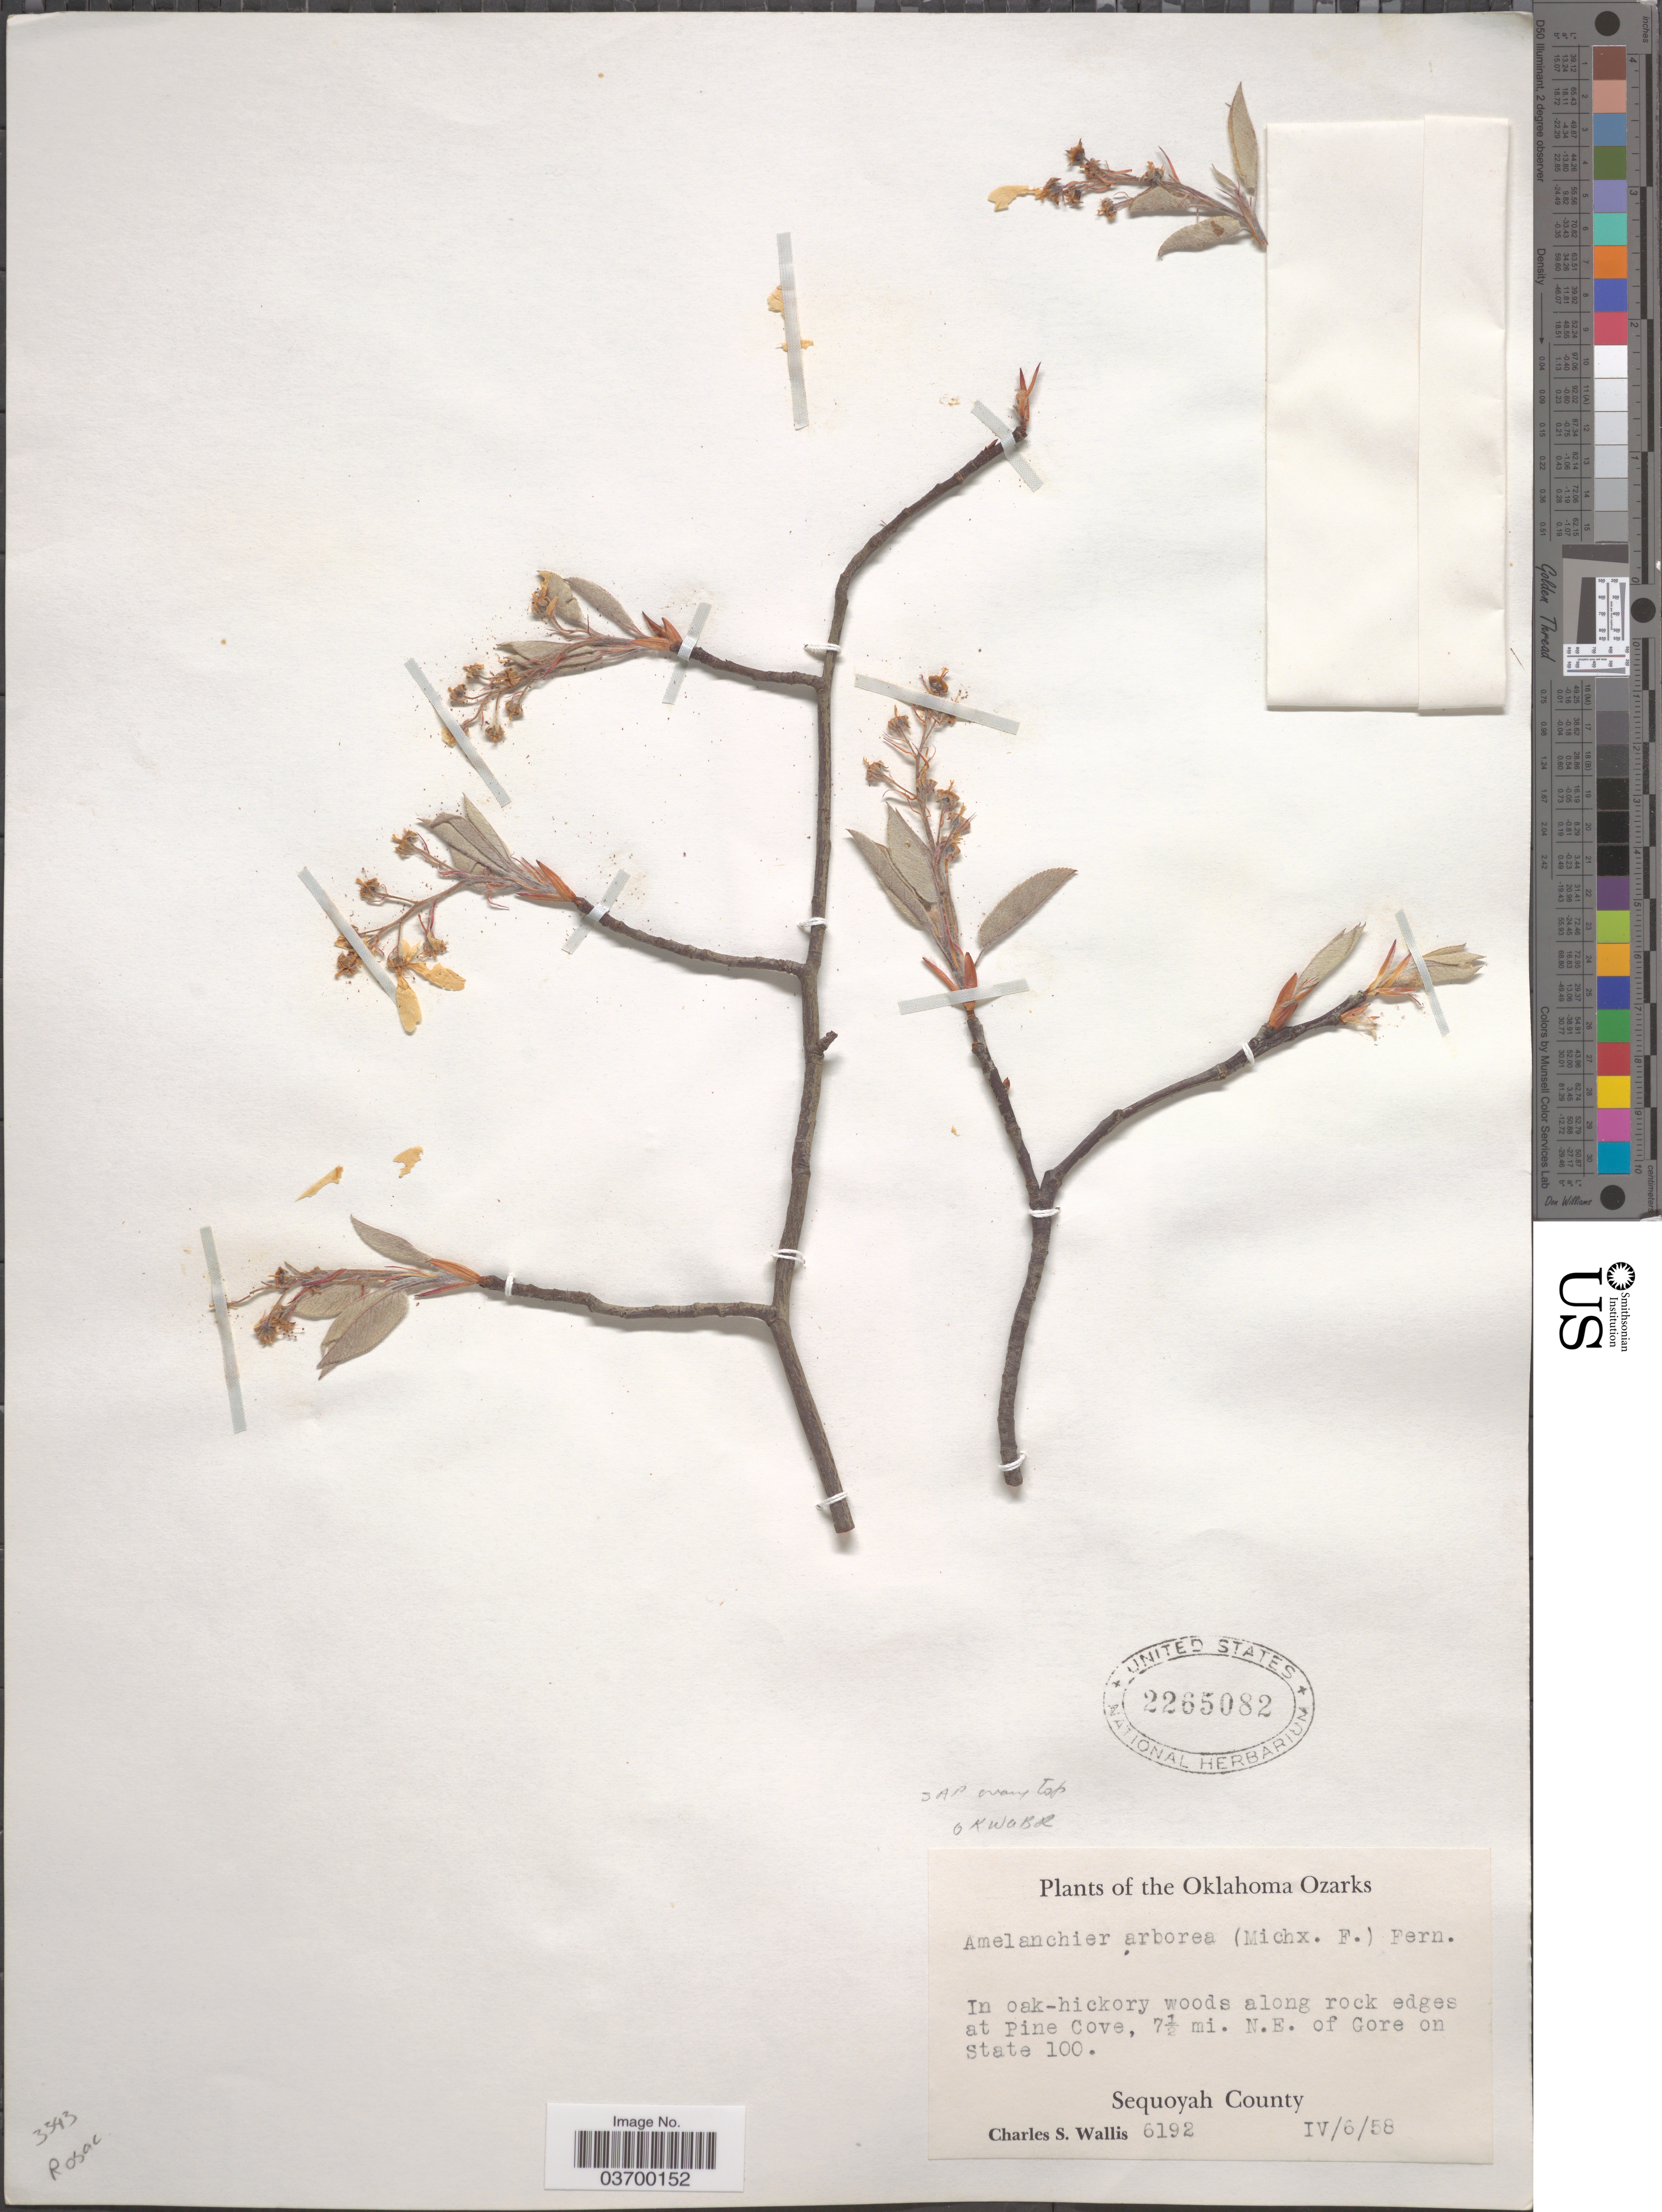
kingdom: Plantae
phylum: Tracheophyta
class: Magnoliopsida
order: Rosales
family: Rosaceae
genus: Amelanchier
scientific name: Amelanchier arborea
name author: (F. Michx.) Fernald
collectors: C. S. Wallis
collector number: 6192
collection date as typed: Transcribed d/m/y: 6/4/58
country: United States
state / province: Oklahoma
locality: The Oklahoma Ozarks. Along rock edges at Pine Cove, 7½ mi. N.E. of Gore on State 100. Sequoyah County.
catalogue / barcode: US 2265082